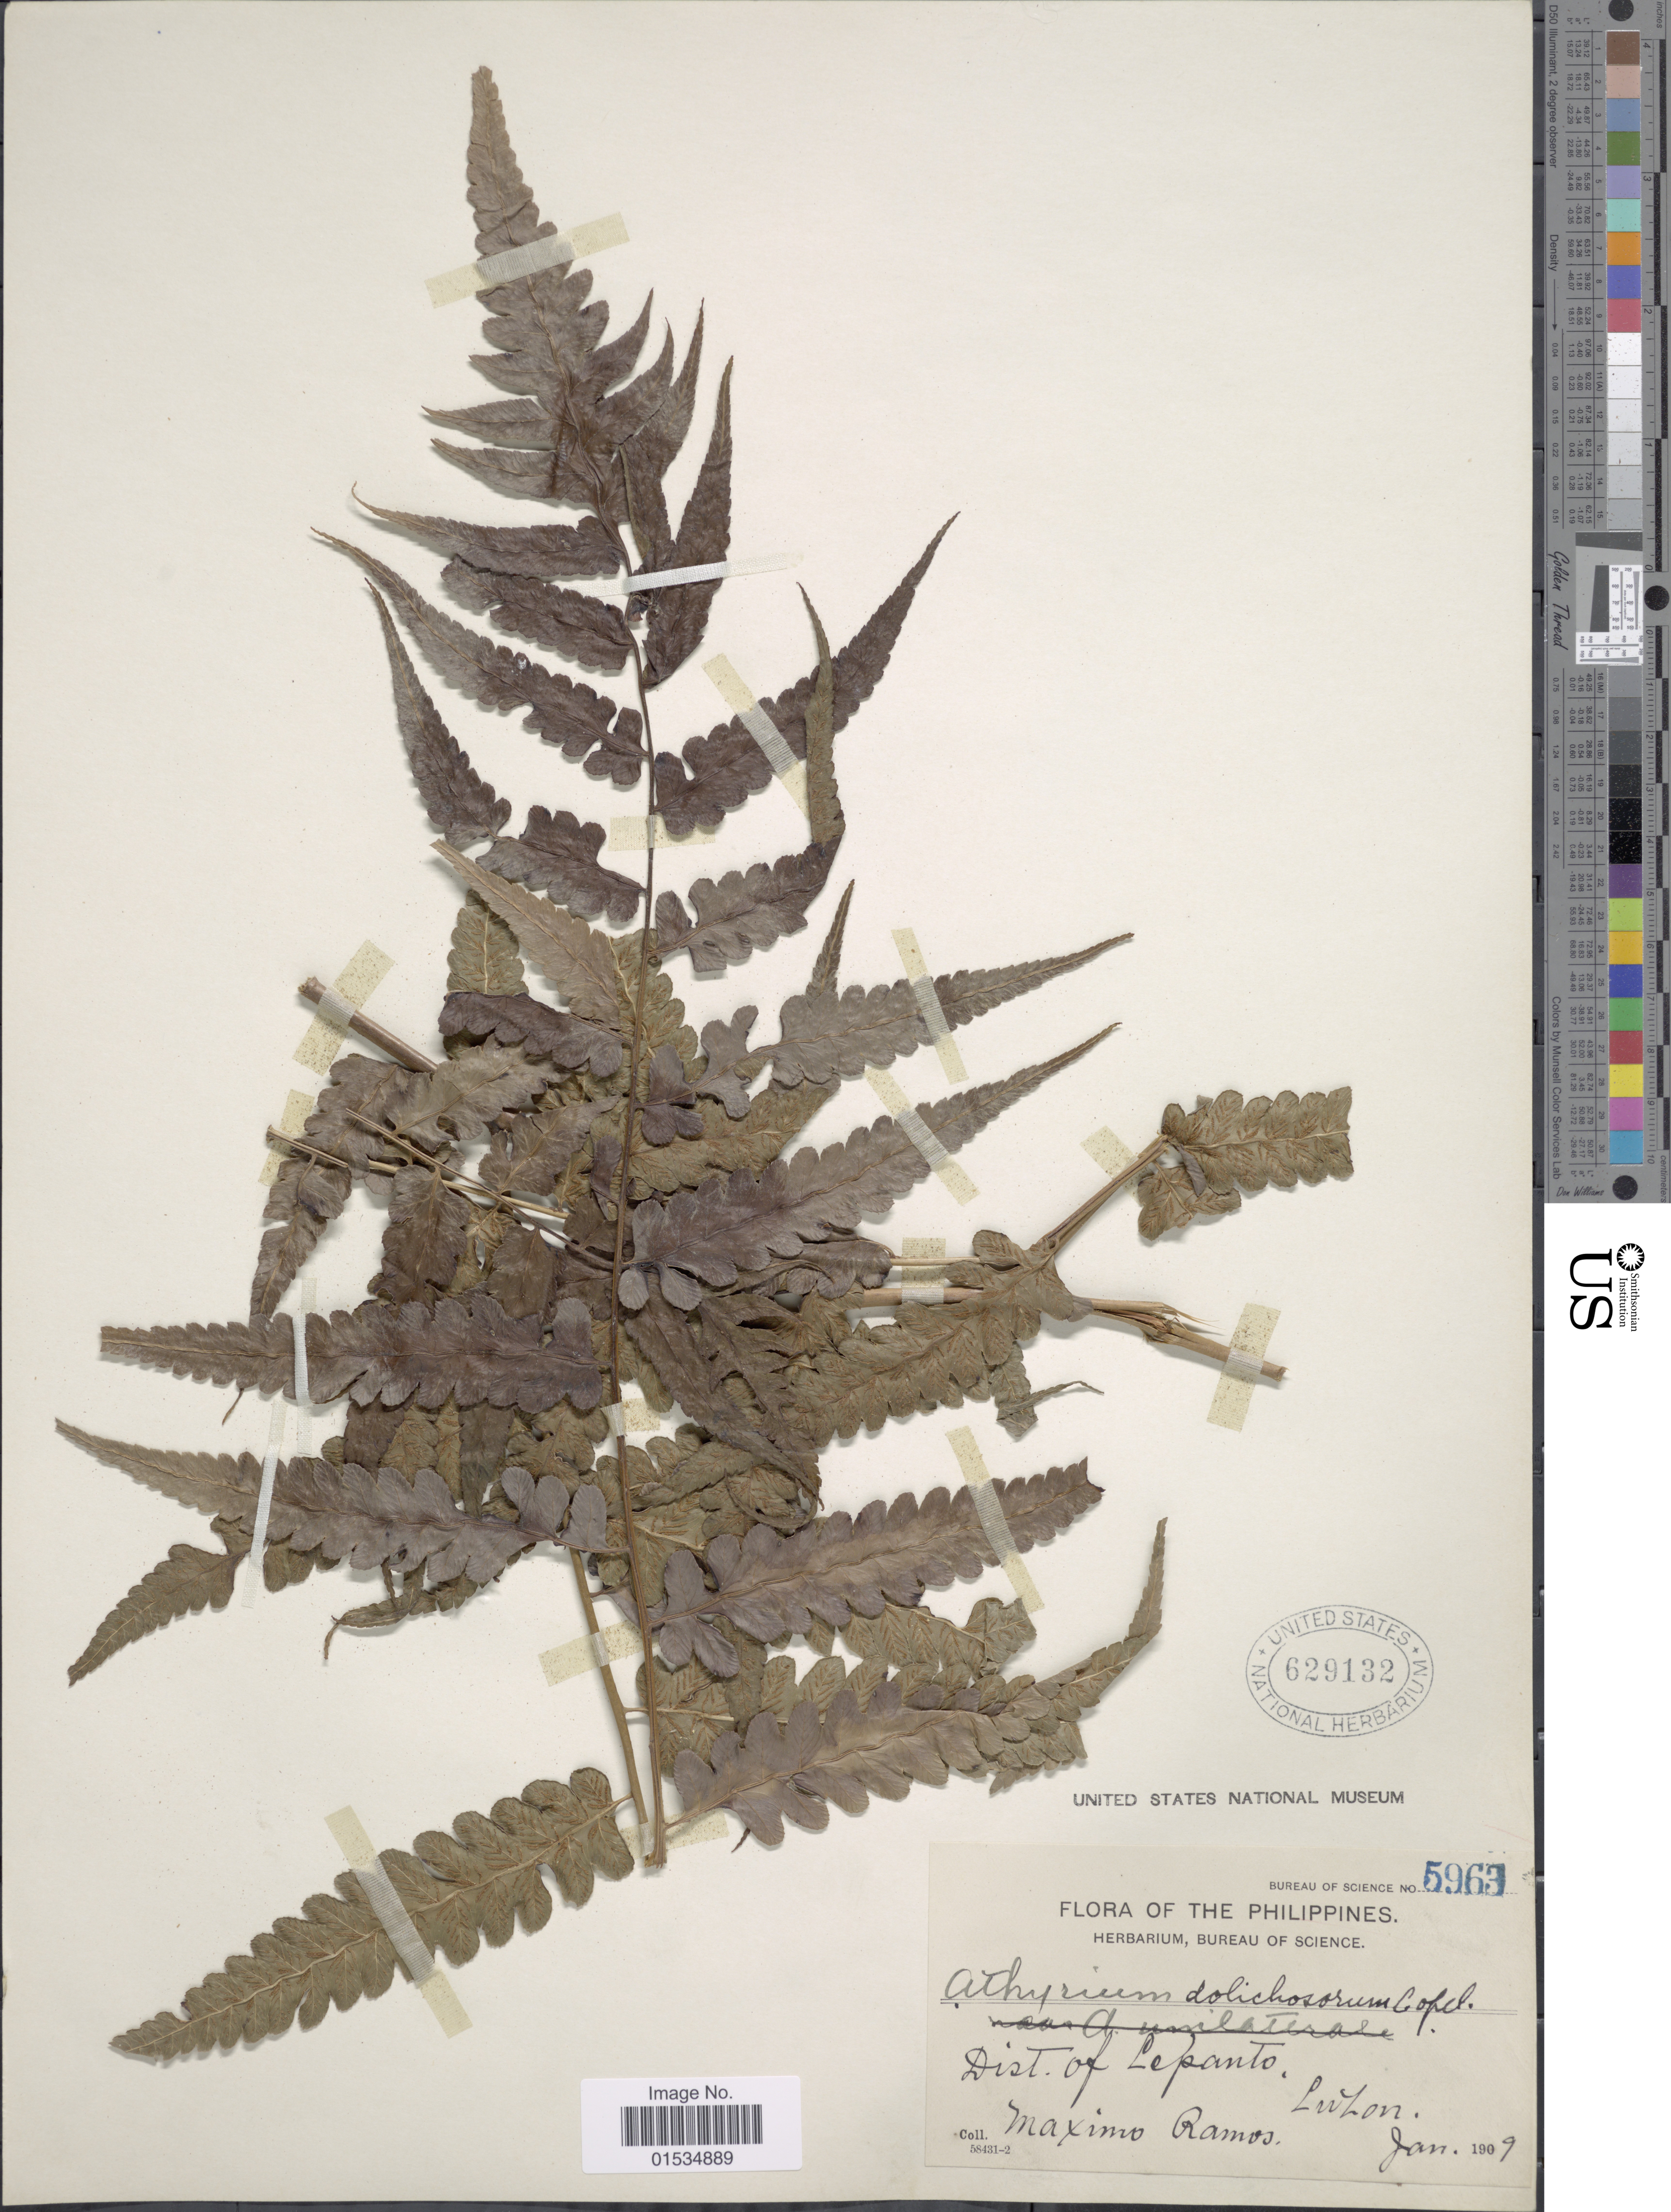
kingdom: Plantae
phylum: Tracheophyta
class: Polypodiopsida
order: Polypodiales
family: Athyriaceae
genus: Diplazium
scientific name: Diplazium dolichosorum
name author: Copel.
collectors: M. Ramos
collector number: Bureau of Science 5963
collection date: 1909-01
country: Philippines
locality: Dist. of Lepanto, Luzon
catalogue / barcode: US 629132